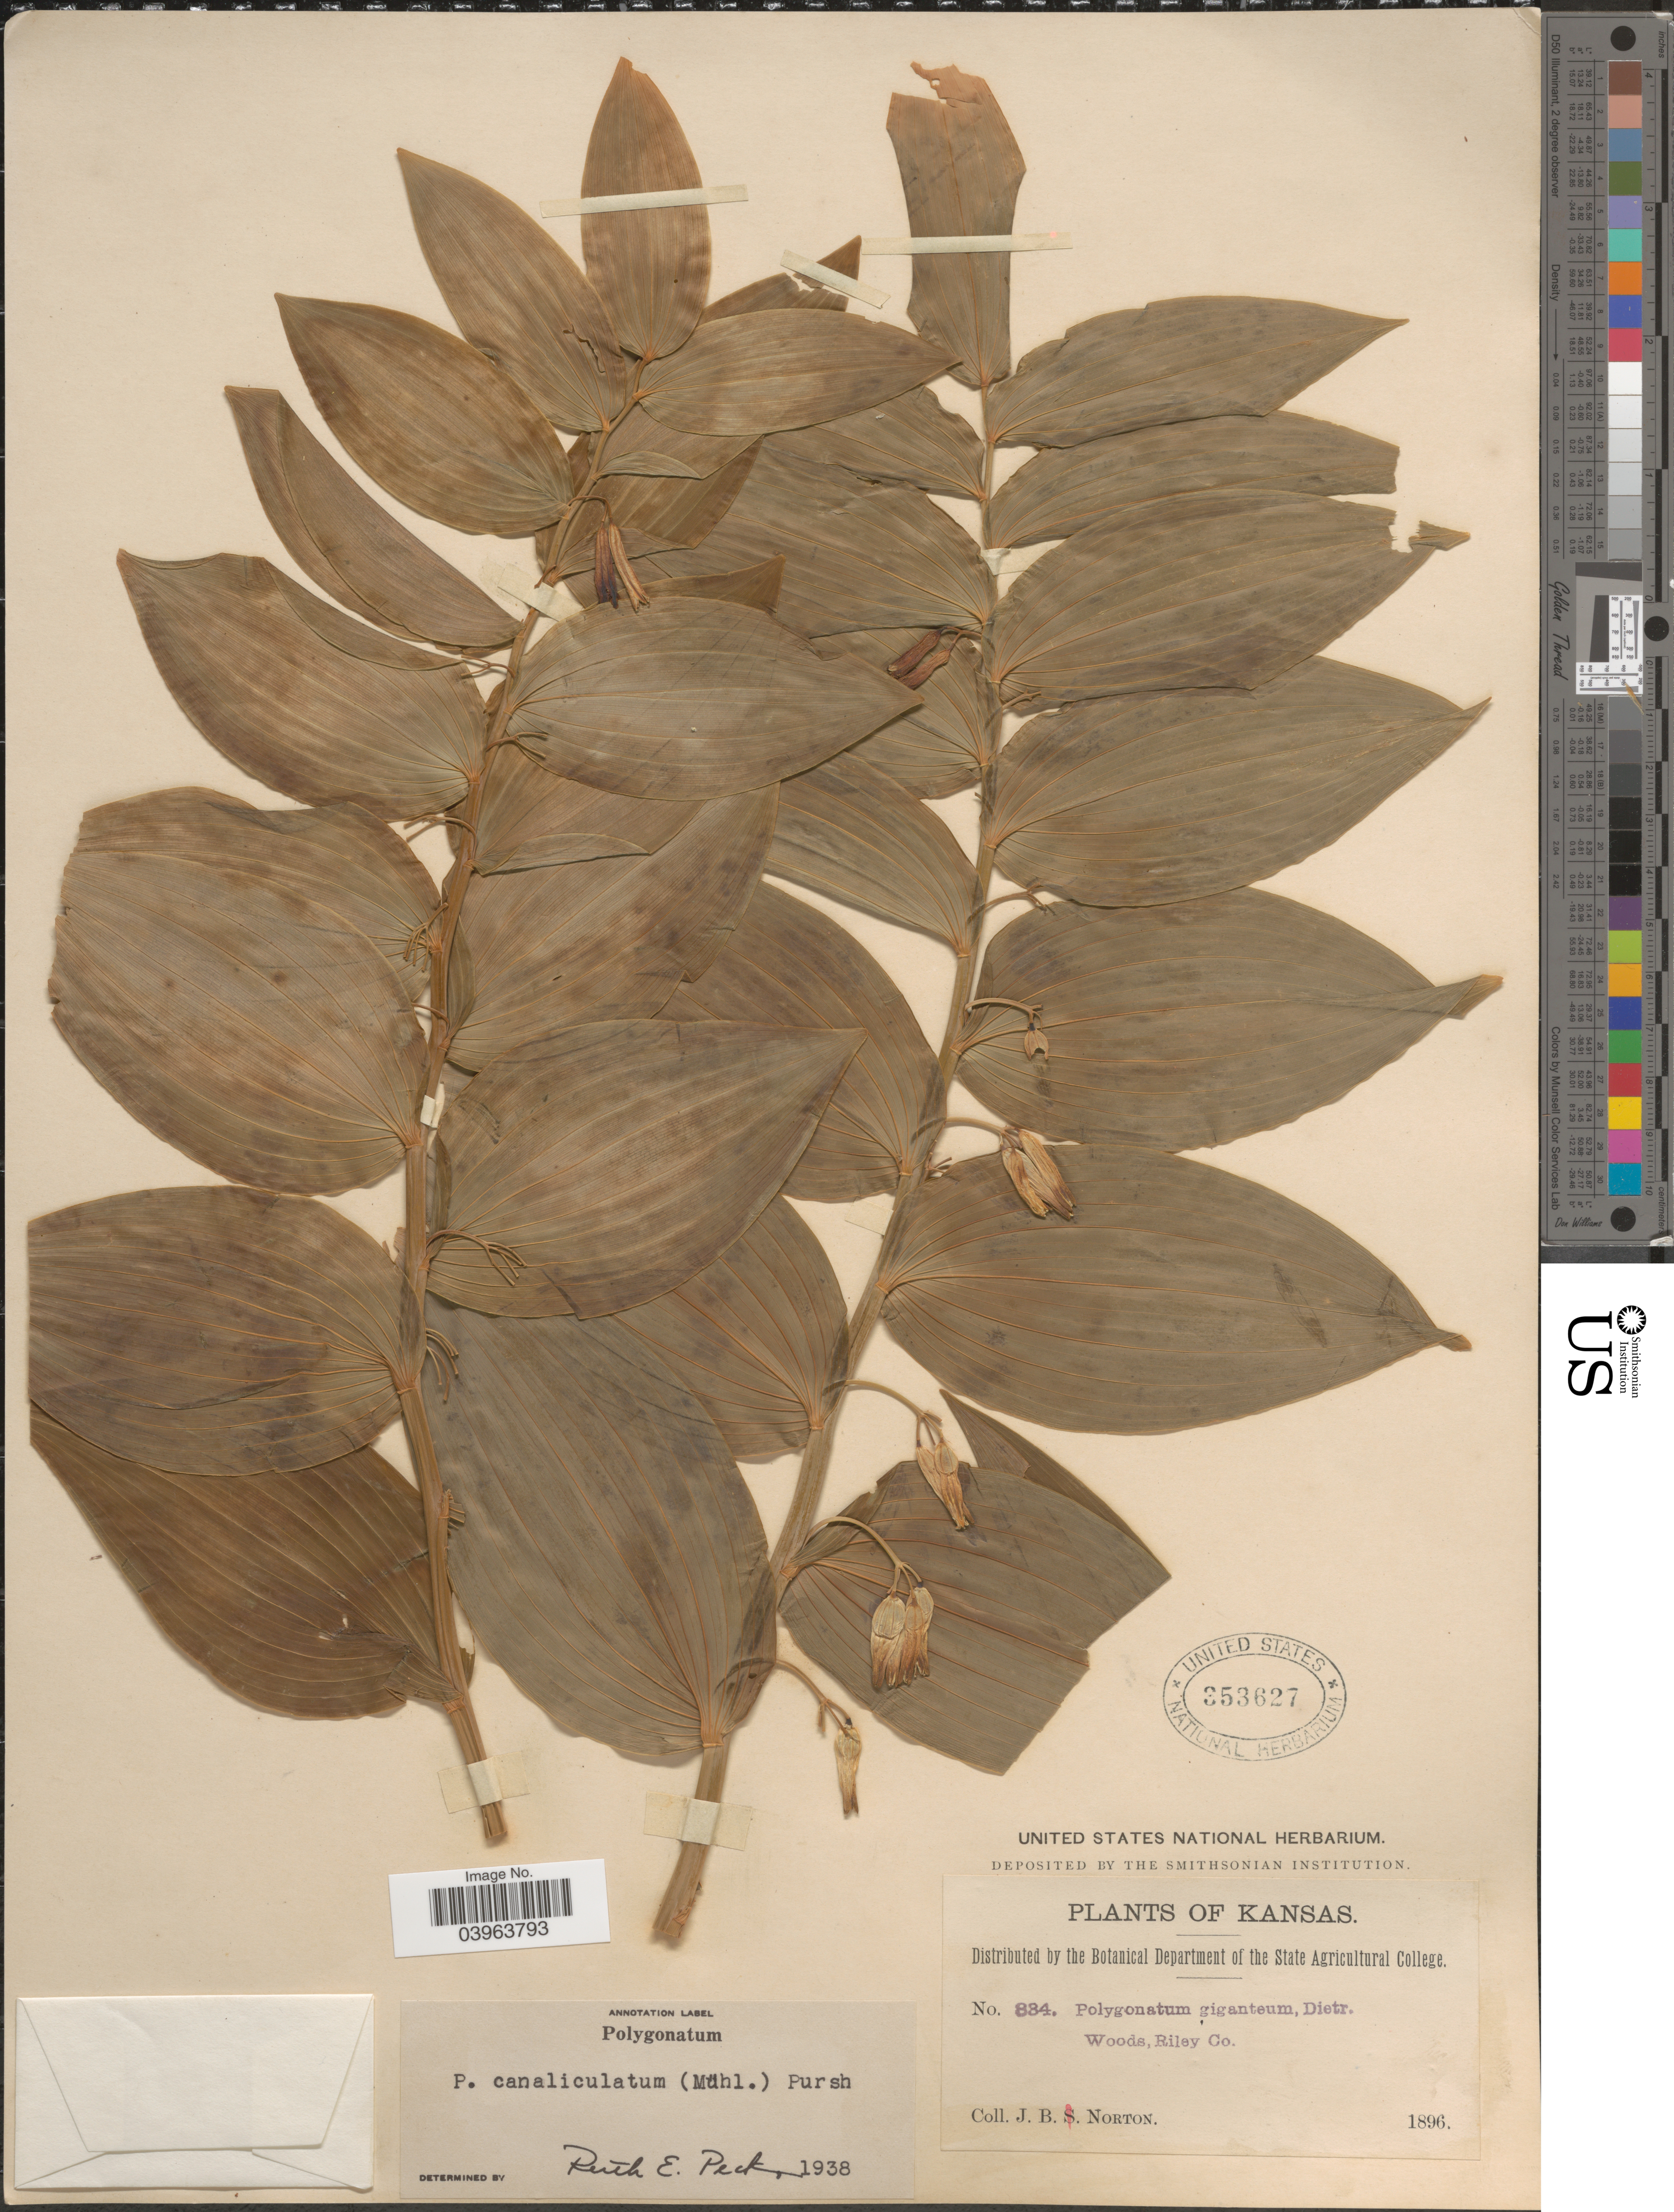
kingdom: Plantae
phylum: Tracheophyta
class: Liliopsida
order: Asparagales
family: Asparagaceae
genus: Polygonatum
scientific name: Polygonatum commutatum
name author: (Schult. f.) A. Dietr.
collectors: J. B. Norton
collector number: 834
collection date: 1896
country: United States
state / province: Kansas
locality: Riley Co.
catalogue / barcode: US 353627